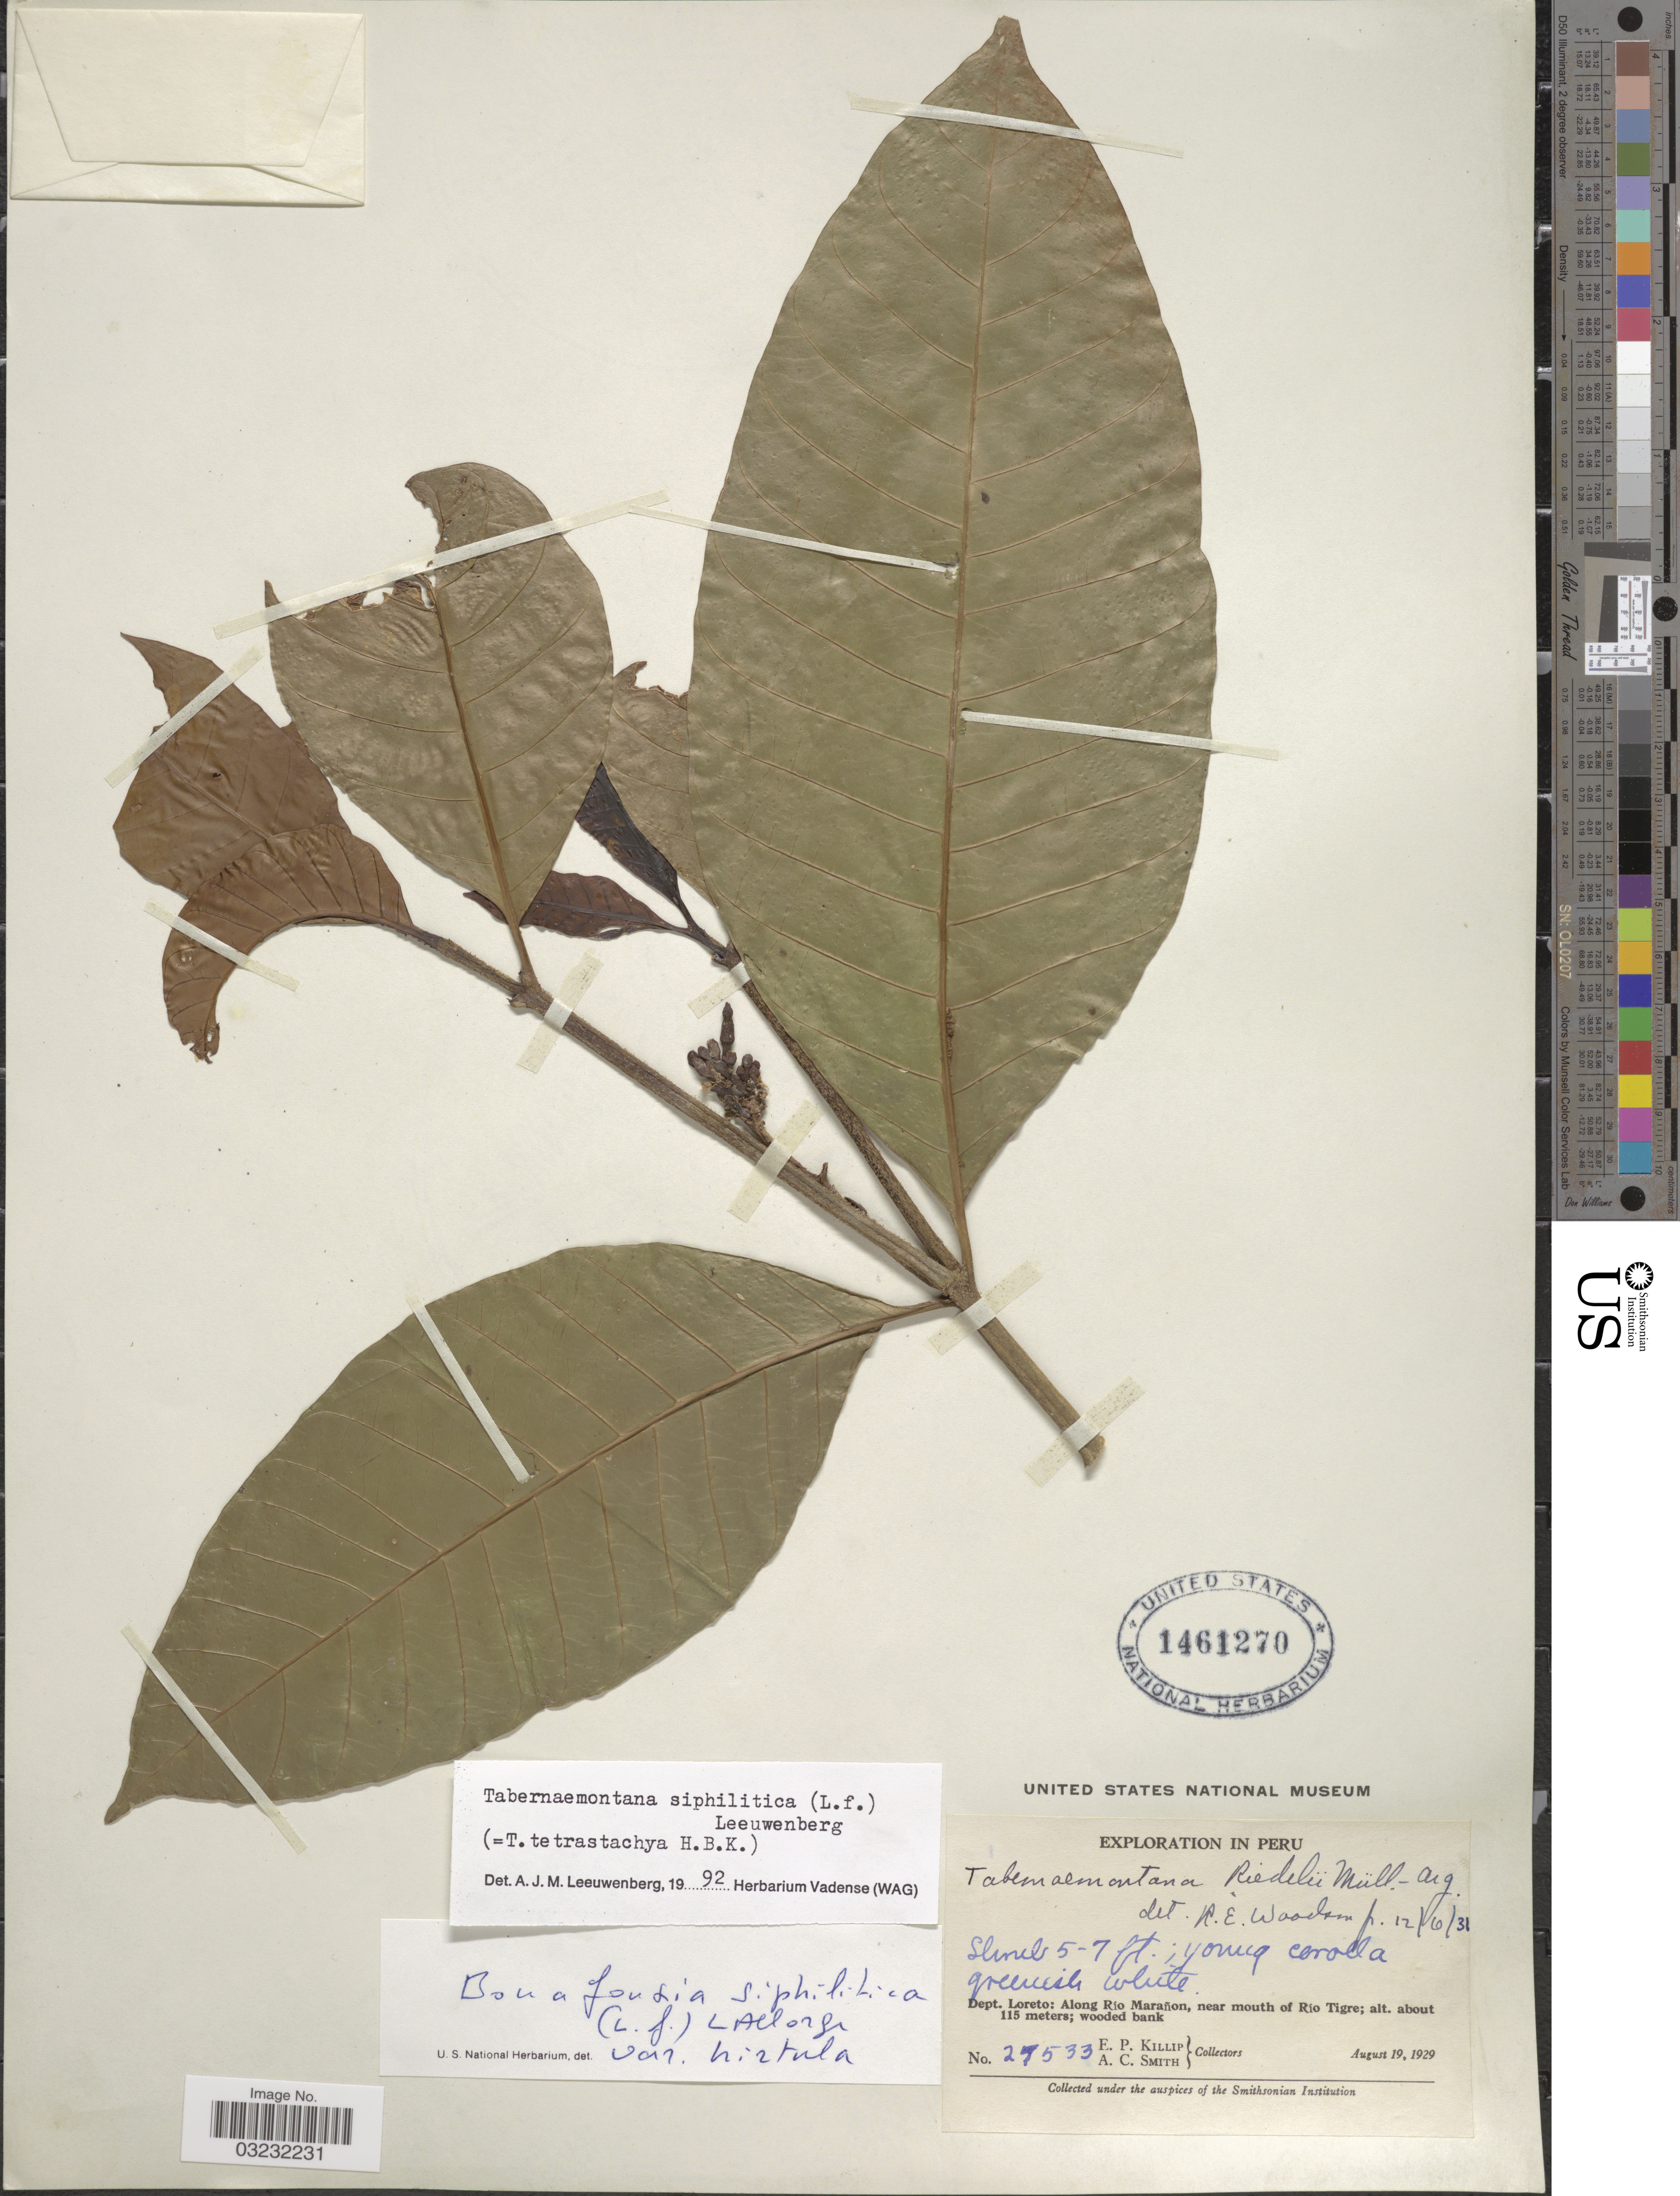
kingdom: Plantae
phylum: Tracheophyta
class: Magnoliopsida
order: Gentianales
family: Apocynaceae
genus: Tabernaemontana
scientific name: Tabernaemontana siphilitica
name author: (L. f.) Leeuwenb.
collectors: E. P. Killip & A. C. Smith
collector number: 27533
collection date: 1929-08-19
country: Peru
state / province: Loreto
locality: Dept. Loreto: Along Rio Marañon, near mouth of Rio Tigre.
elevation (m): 115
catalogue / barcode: US 1461270